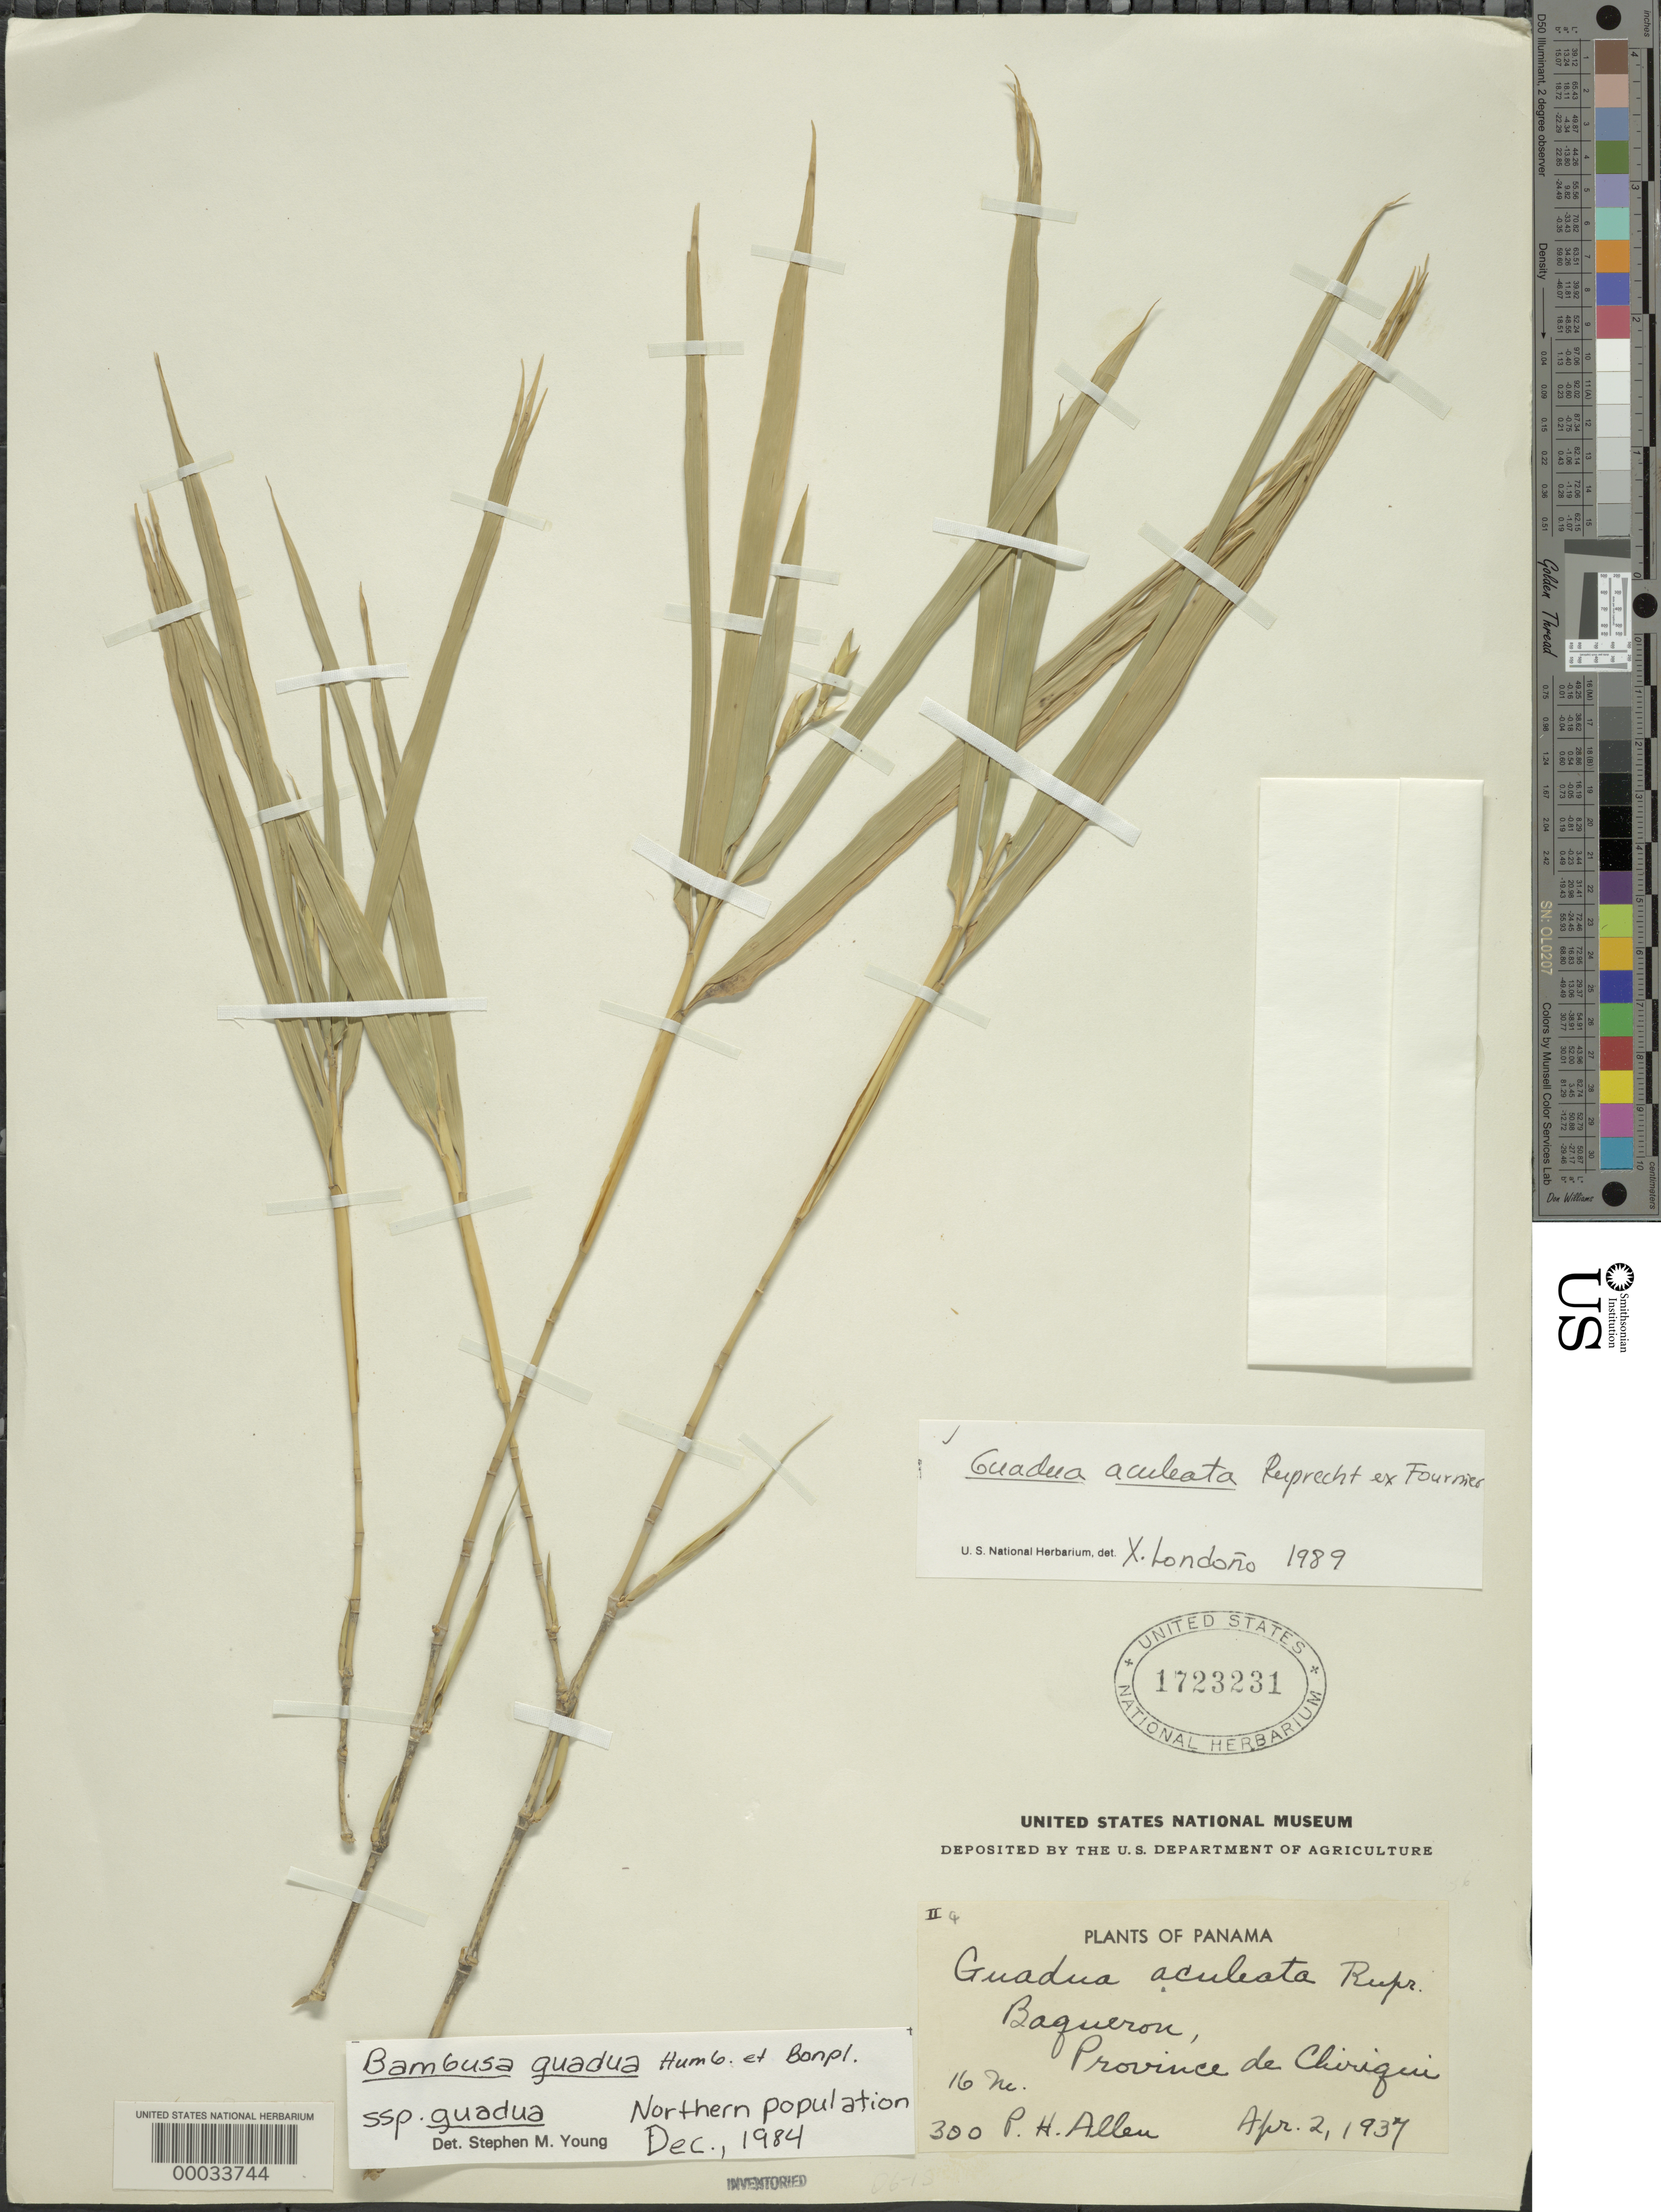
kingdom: Plantae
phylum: Tracheophyta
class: Liliopsida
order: Poales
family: Poaceae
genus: Guadua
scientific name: Guadua aculeata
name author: Rupr. ex E. Fourn.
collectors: P. H. Allen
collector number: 300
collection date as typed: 02 Apr 1937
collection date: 1937-04-02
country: Panama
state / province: Chiriquí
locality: Baqueron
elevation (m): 16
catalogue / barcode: US 1723231